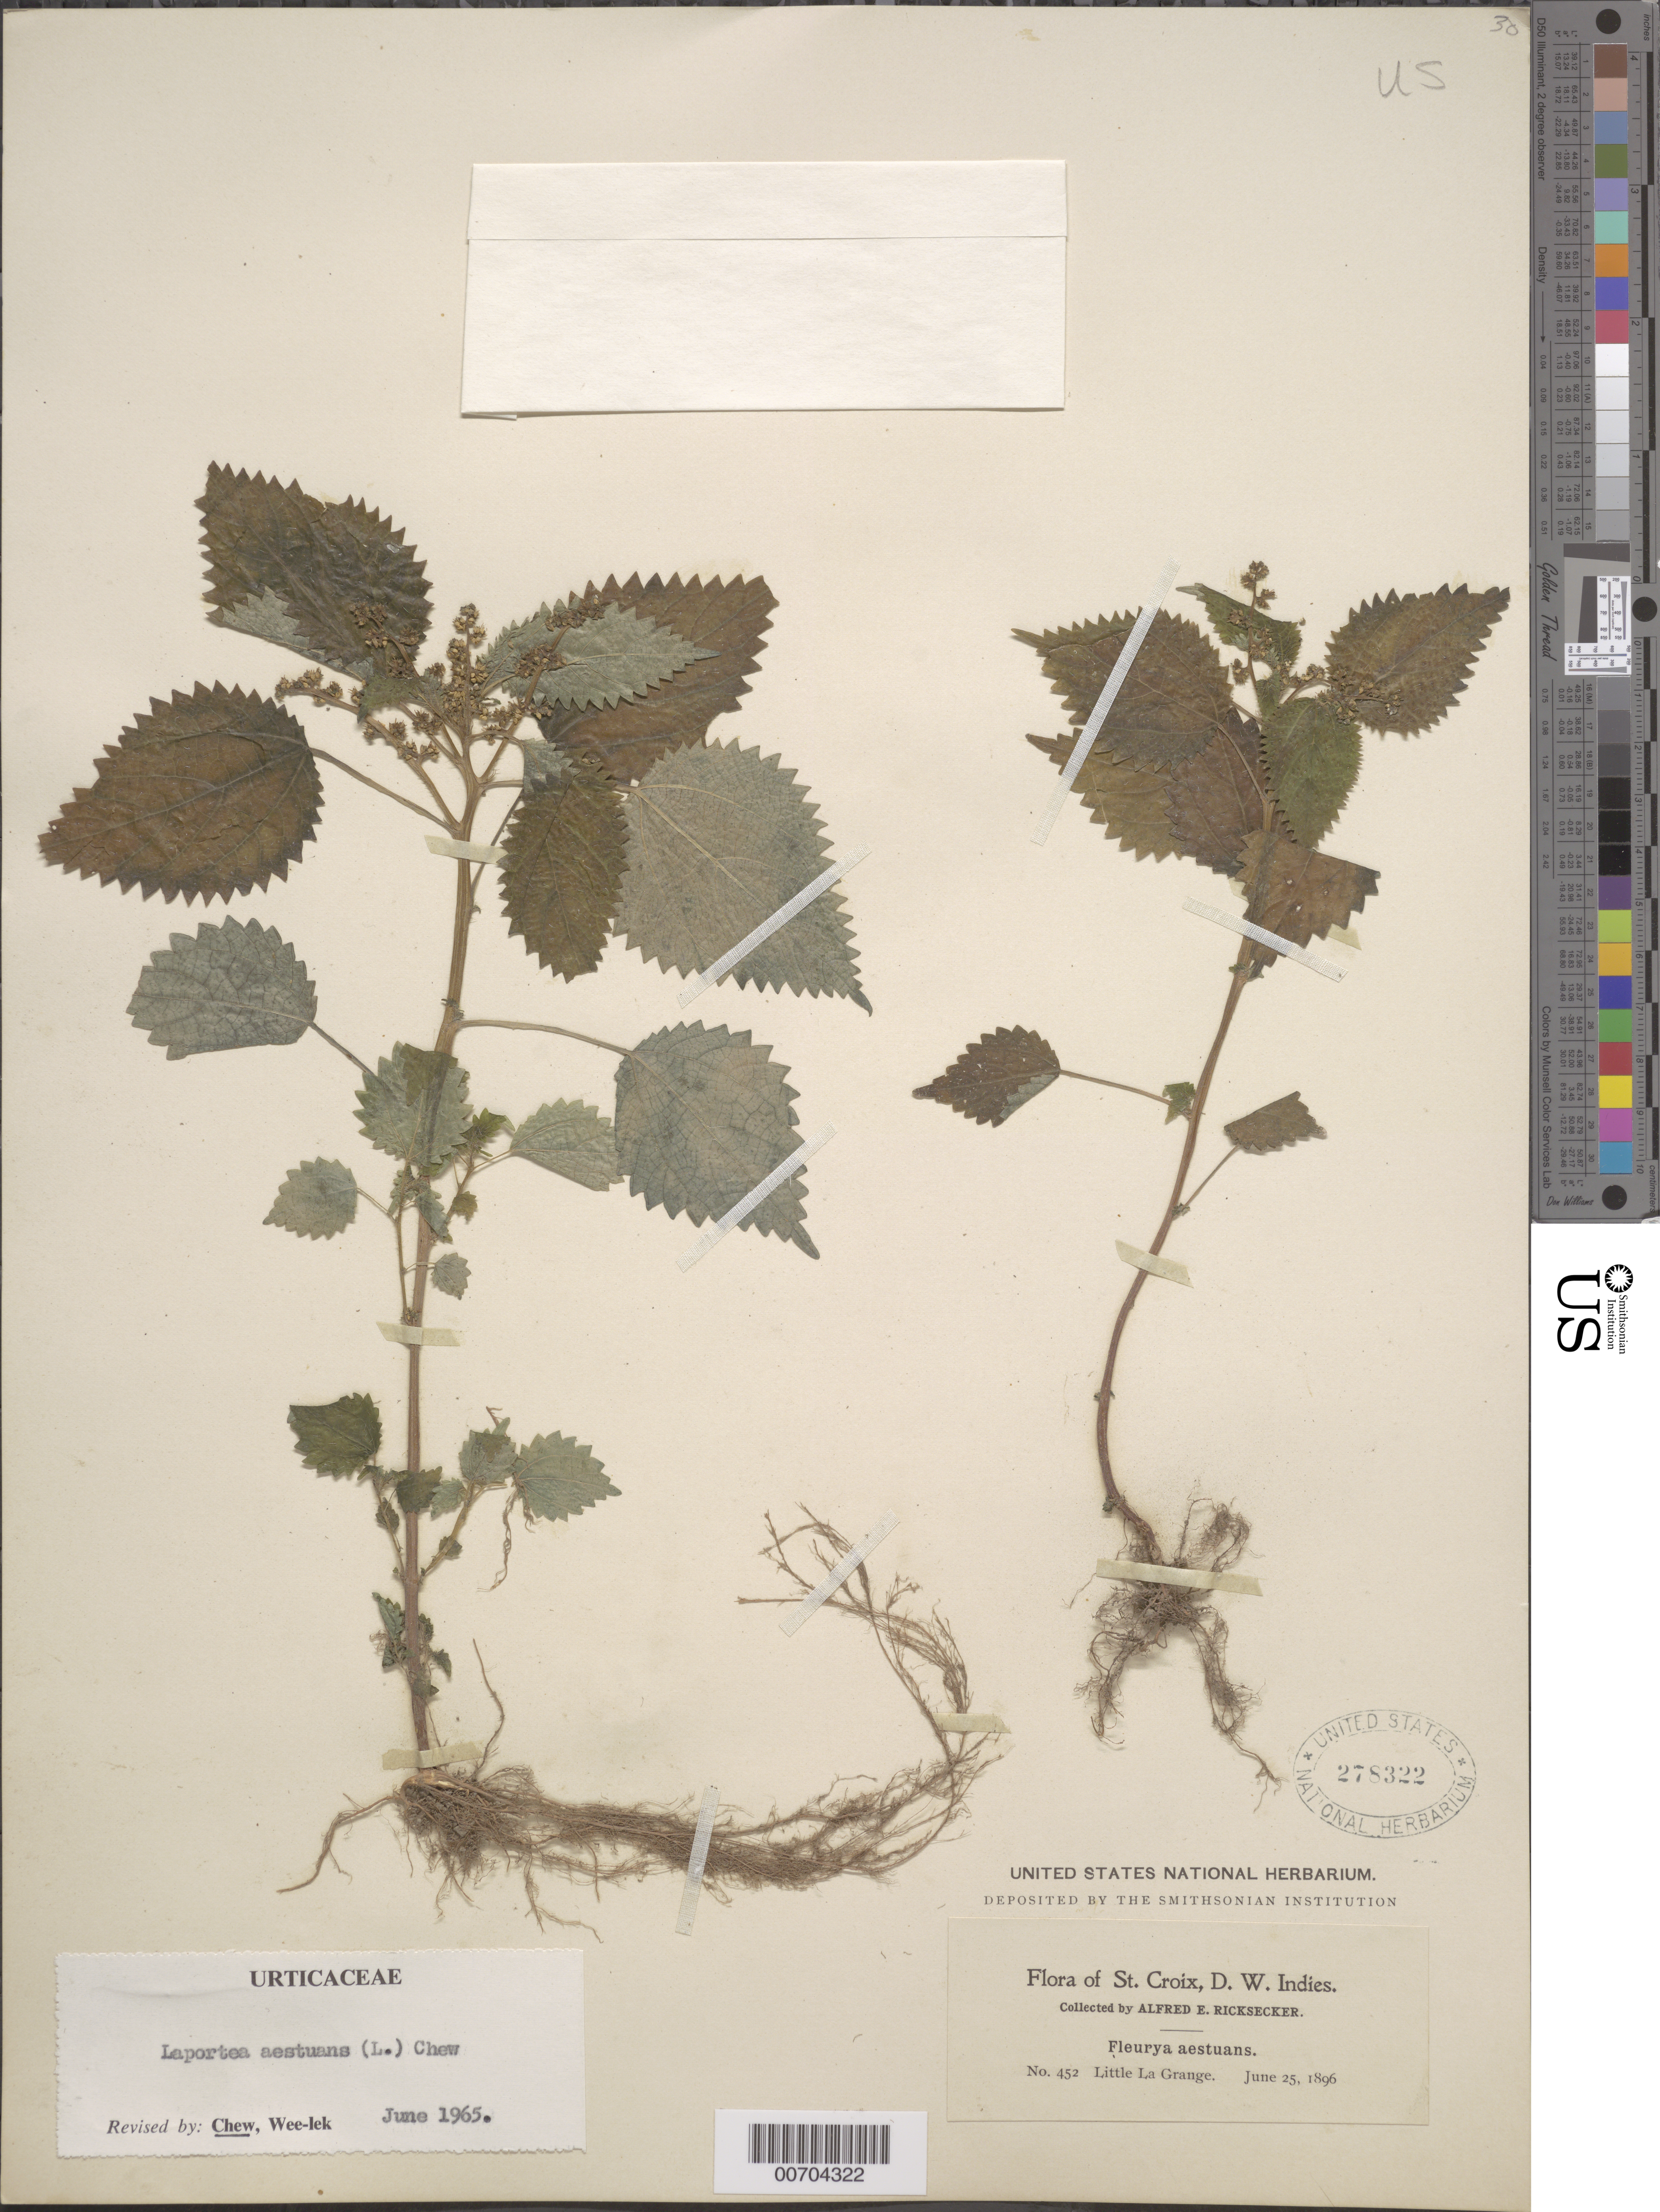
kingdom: Plantae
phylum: Tracheophyta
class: Magnoliopsida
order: Rosales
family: Urticaceae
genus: Laportea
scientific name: Laportea aestuans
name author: (L.) Chew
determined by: Chew, Wee-Lek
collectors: A. E. Ricksecker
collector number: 452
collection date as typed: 25 Jun 1896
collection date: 1896-06-25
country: U.S. Virgin Islands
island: St. Croix Island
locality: Little La Grange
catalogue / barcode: US 278322